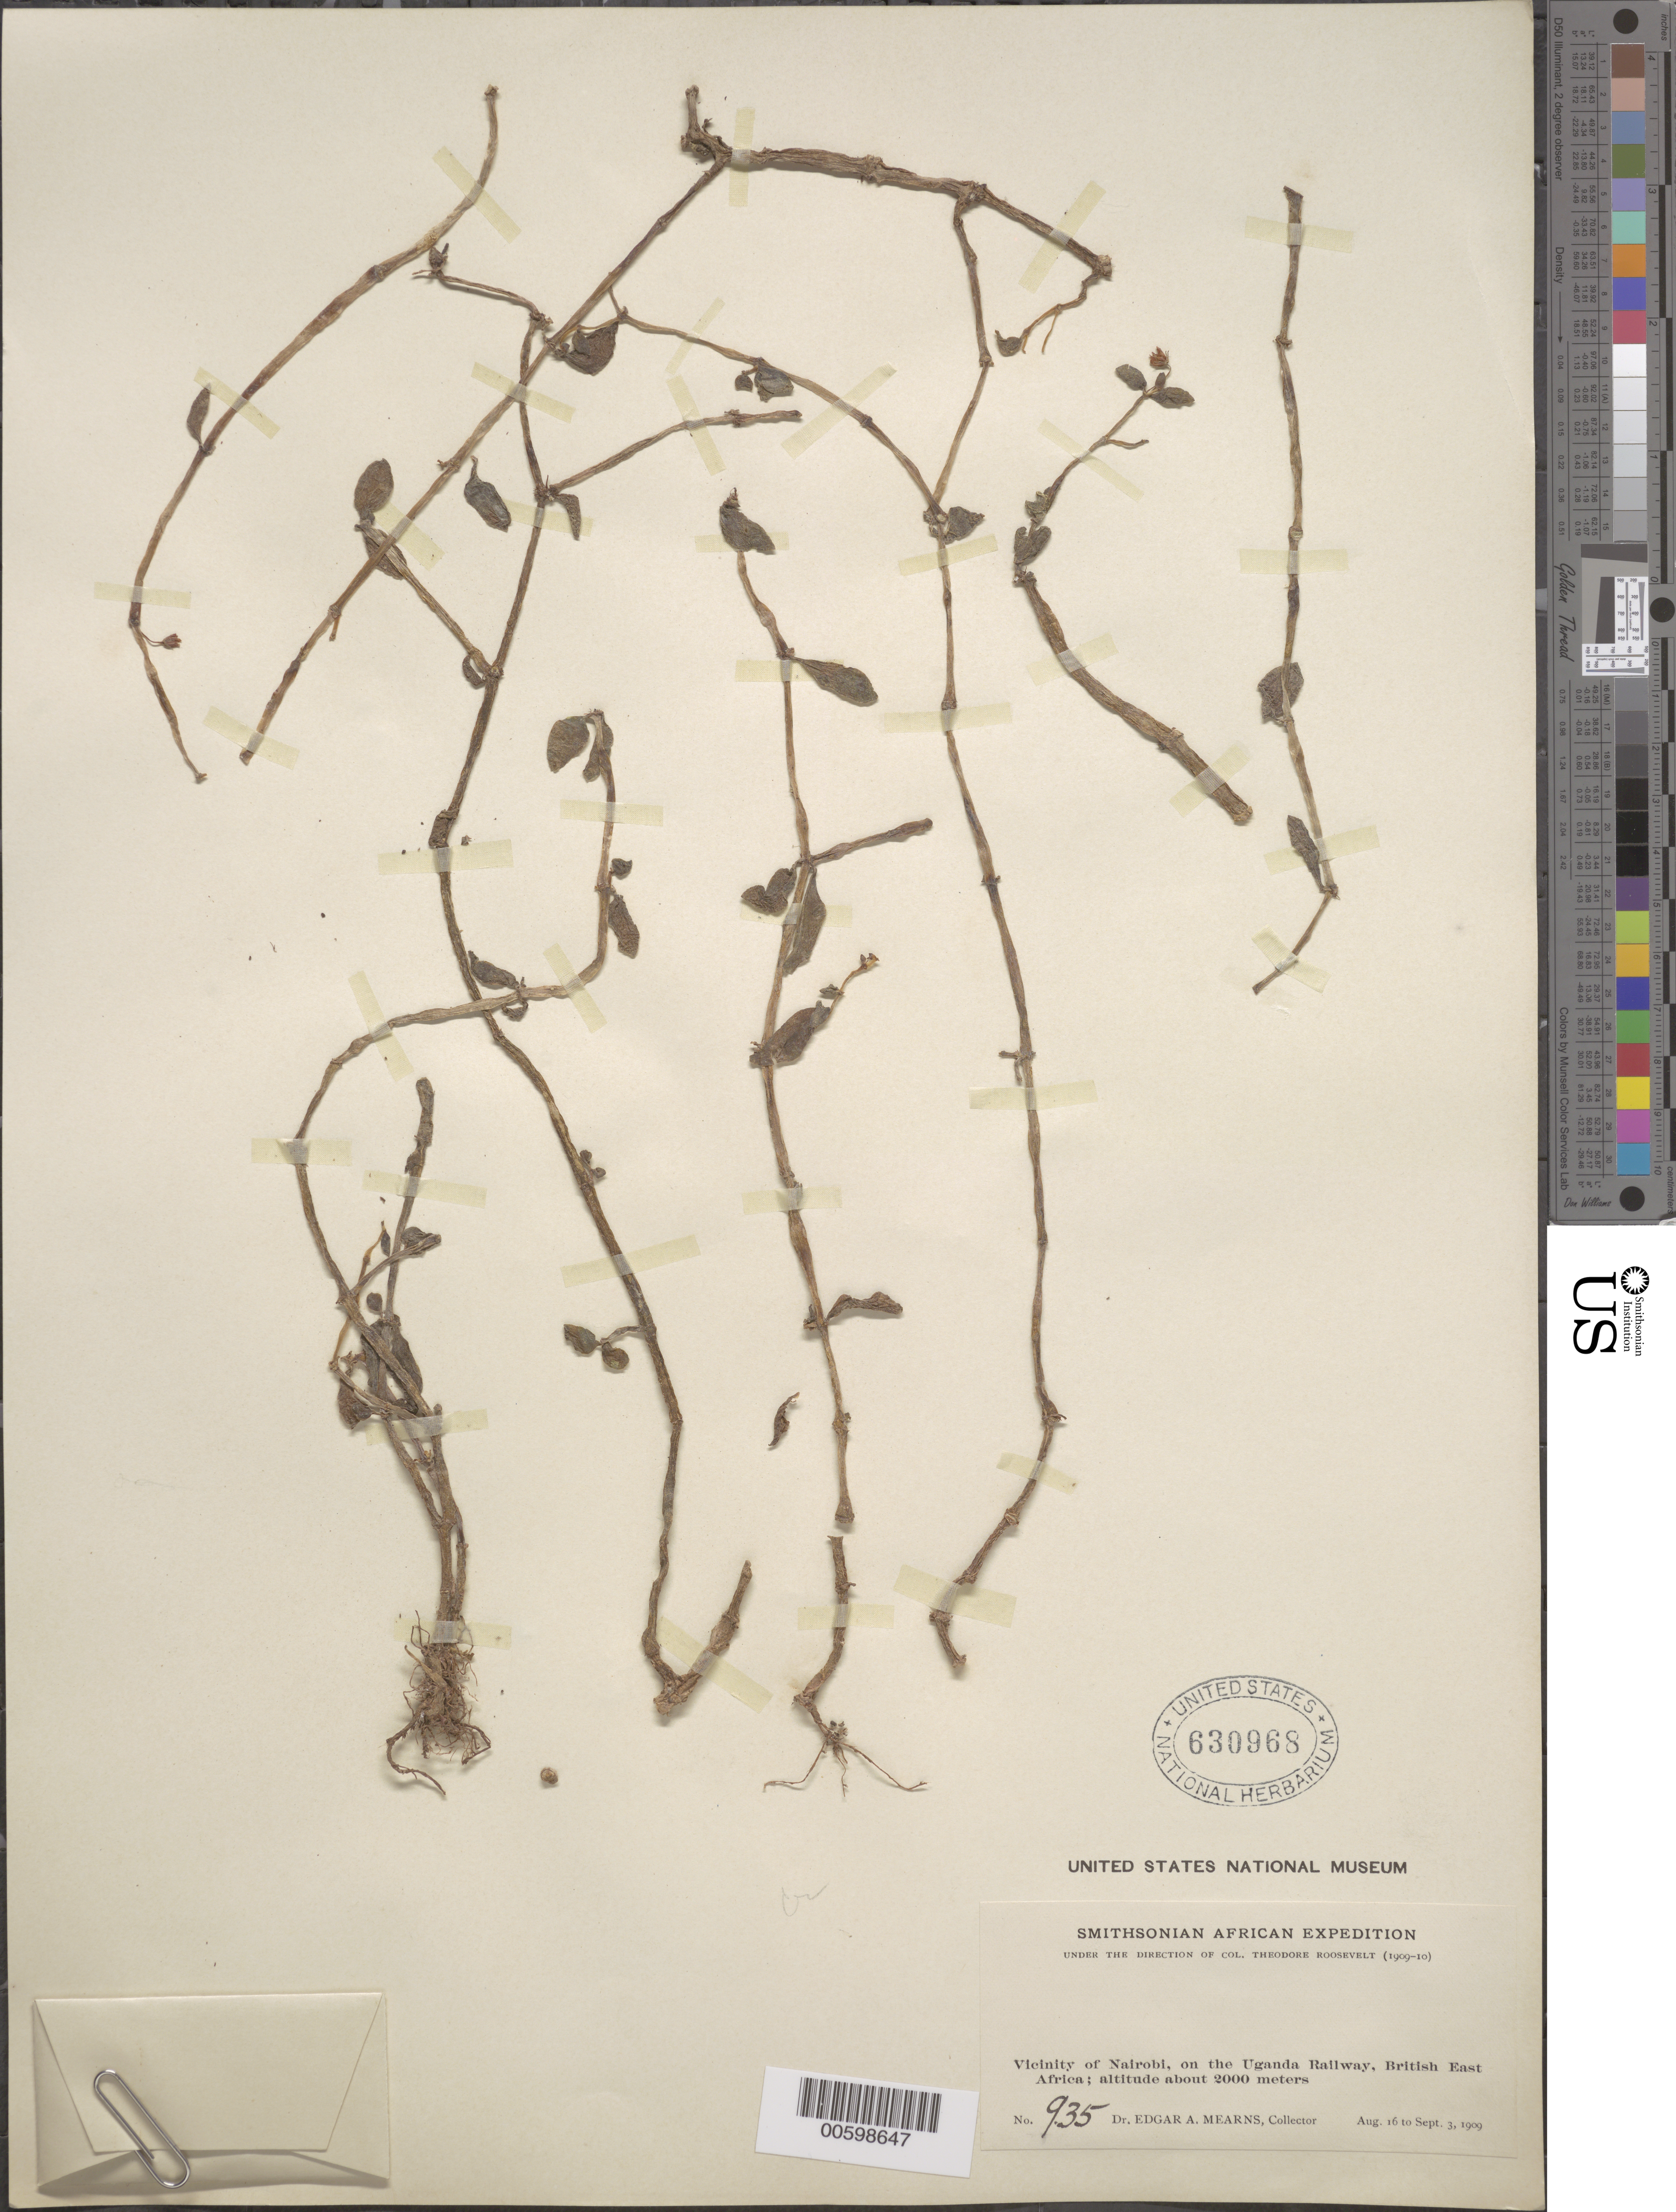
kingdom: Plantae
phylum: Tracheophyta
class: Magnoliopsida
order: Saxifragales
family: Crassulaceae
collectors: E. A. Mearns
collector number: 935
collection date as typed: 16 Aug 1909 to 03 Sep 1909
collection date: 1909-08-16/1909-09-03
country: Kenya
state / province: Nairobi Area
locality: Vicinity of Nairobi, on the Uganda railway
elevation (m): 2000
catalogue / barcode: US 630968